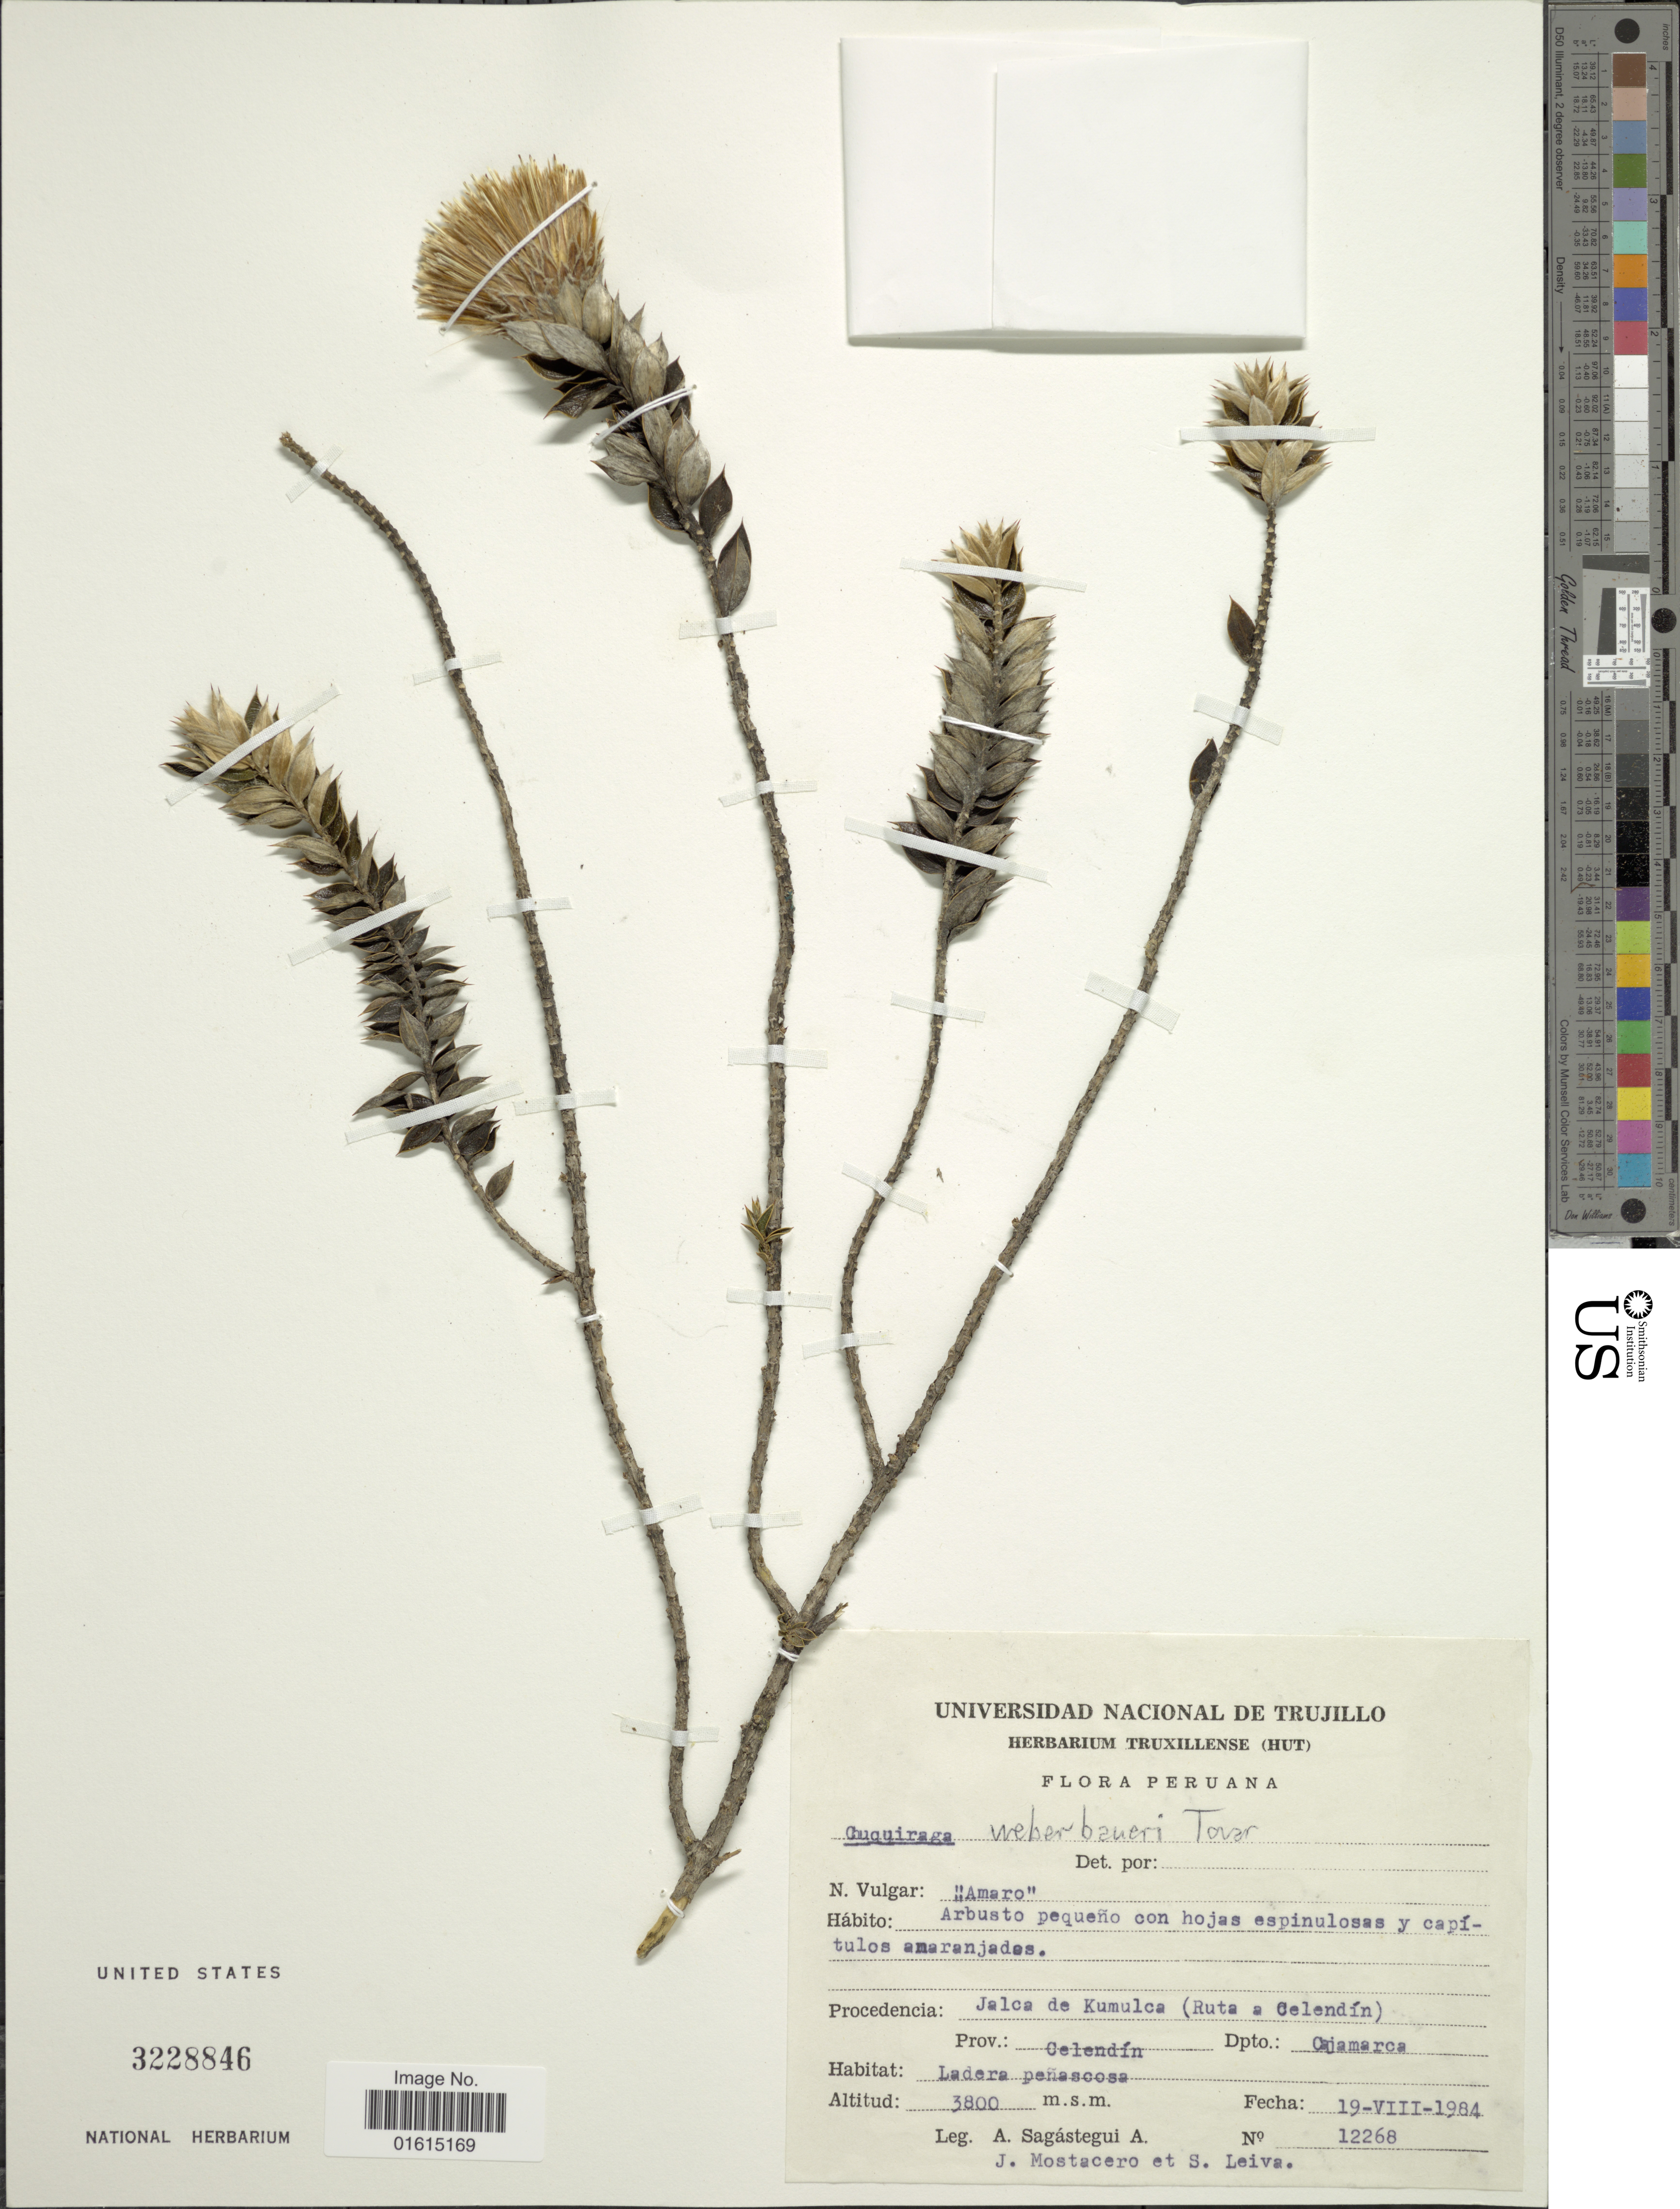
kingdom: Plantae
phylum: Tracheophyta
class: Magnoliopsida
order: Asterales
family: Asteraceae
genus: Chuquiraga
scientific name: Chuquiraga weberbaueri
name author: Tovar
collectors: A. Sagástegui A., J. Mostacero & S. Leiva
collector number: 12268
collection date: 1984-08-19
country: Peru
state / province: Cajamarca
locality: Peruana, Procedencia Jalca de Kumulca (Ruta a Celendin), Prov. Celendin, Dpto. Cajamarca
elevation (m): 3800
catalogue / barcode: US 3228846